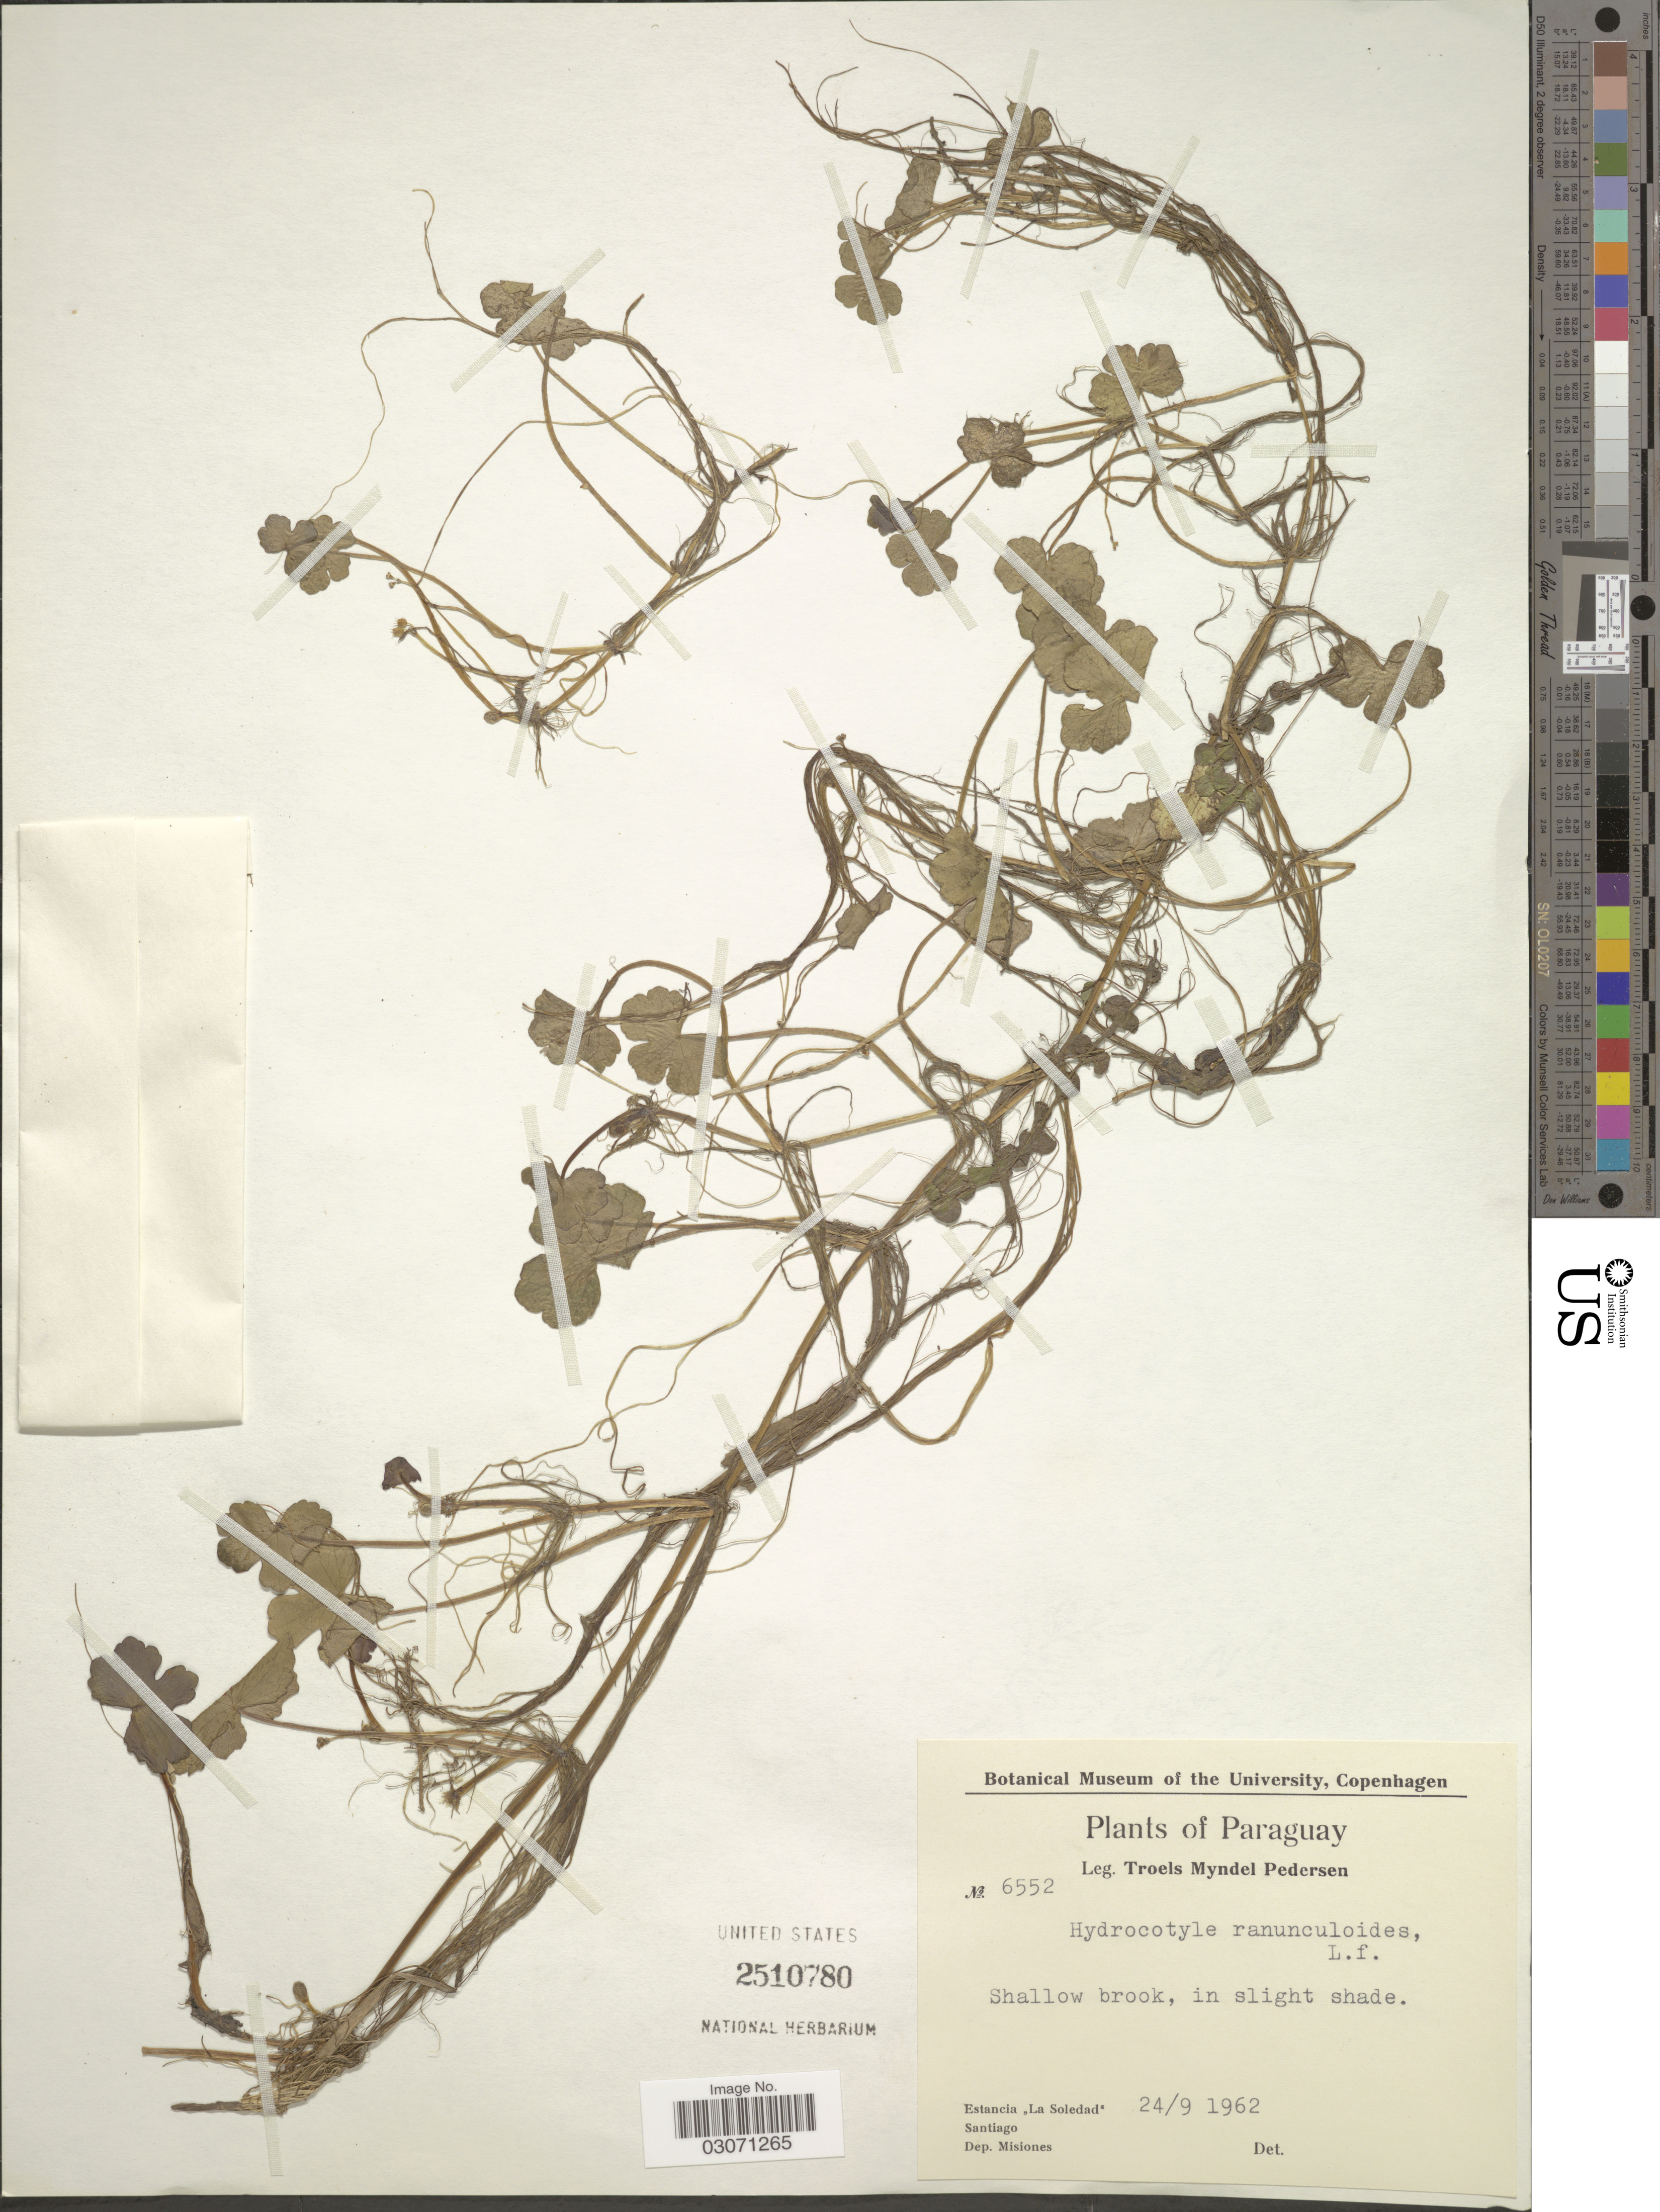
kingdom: Plantae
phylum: Tracheophyta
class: Magnoliopsida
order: Apiales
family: Araliaceae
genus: Hydrocotyle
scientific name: Hydrocotyle ranunculoides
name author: L. f.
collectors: T. Pederson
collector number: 6552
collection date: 1962-09-24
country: Paraguay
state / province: Misiones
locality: Estancia "La Soledad" Santiago, Dep. Misiones.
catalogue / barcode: US 2510780